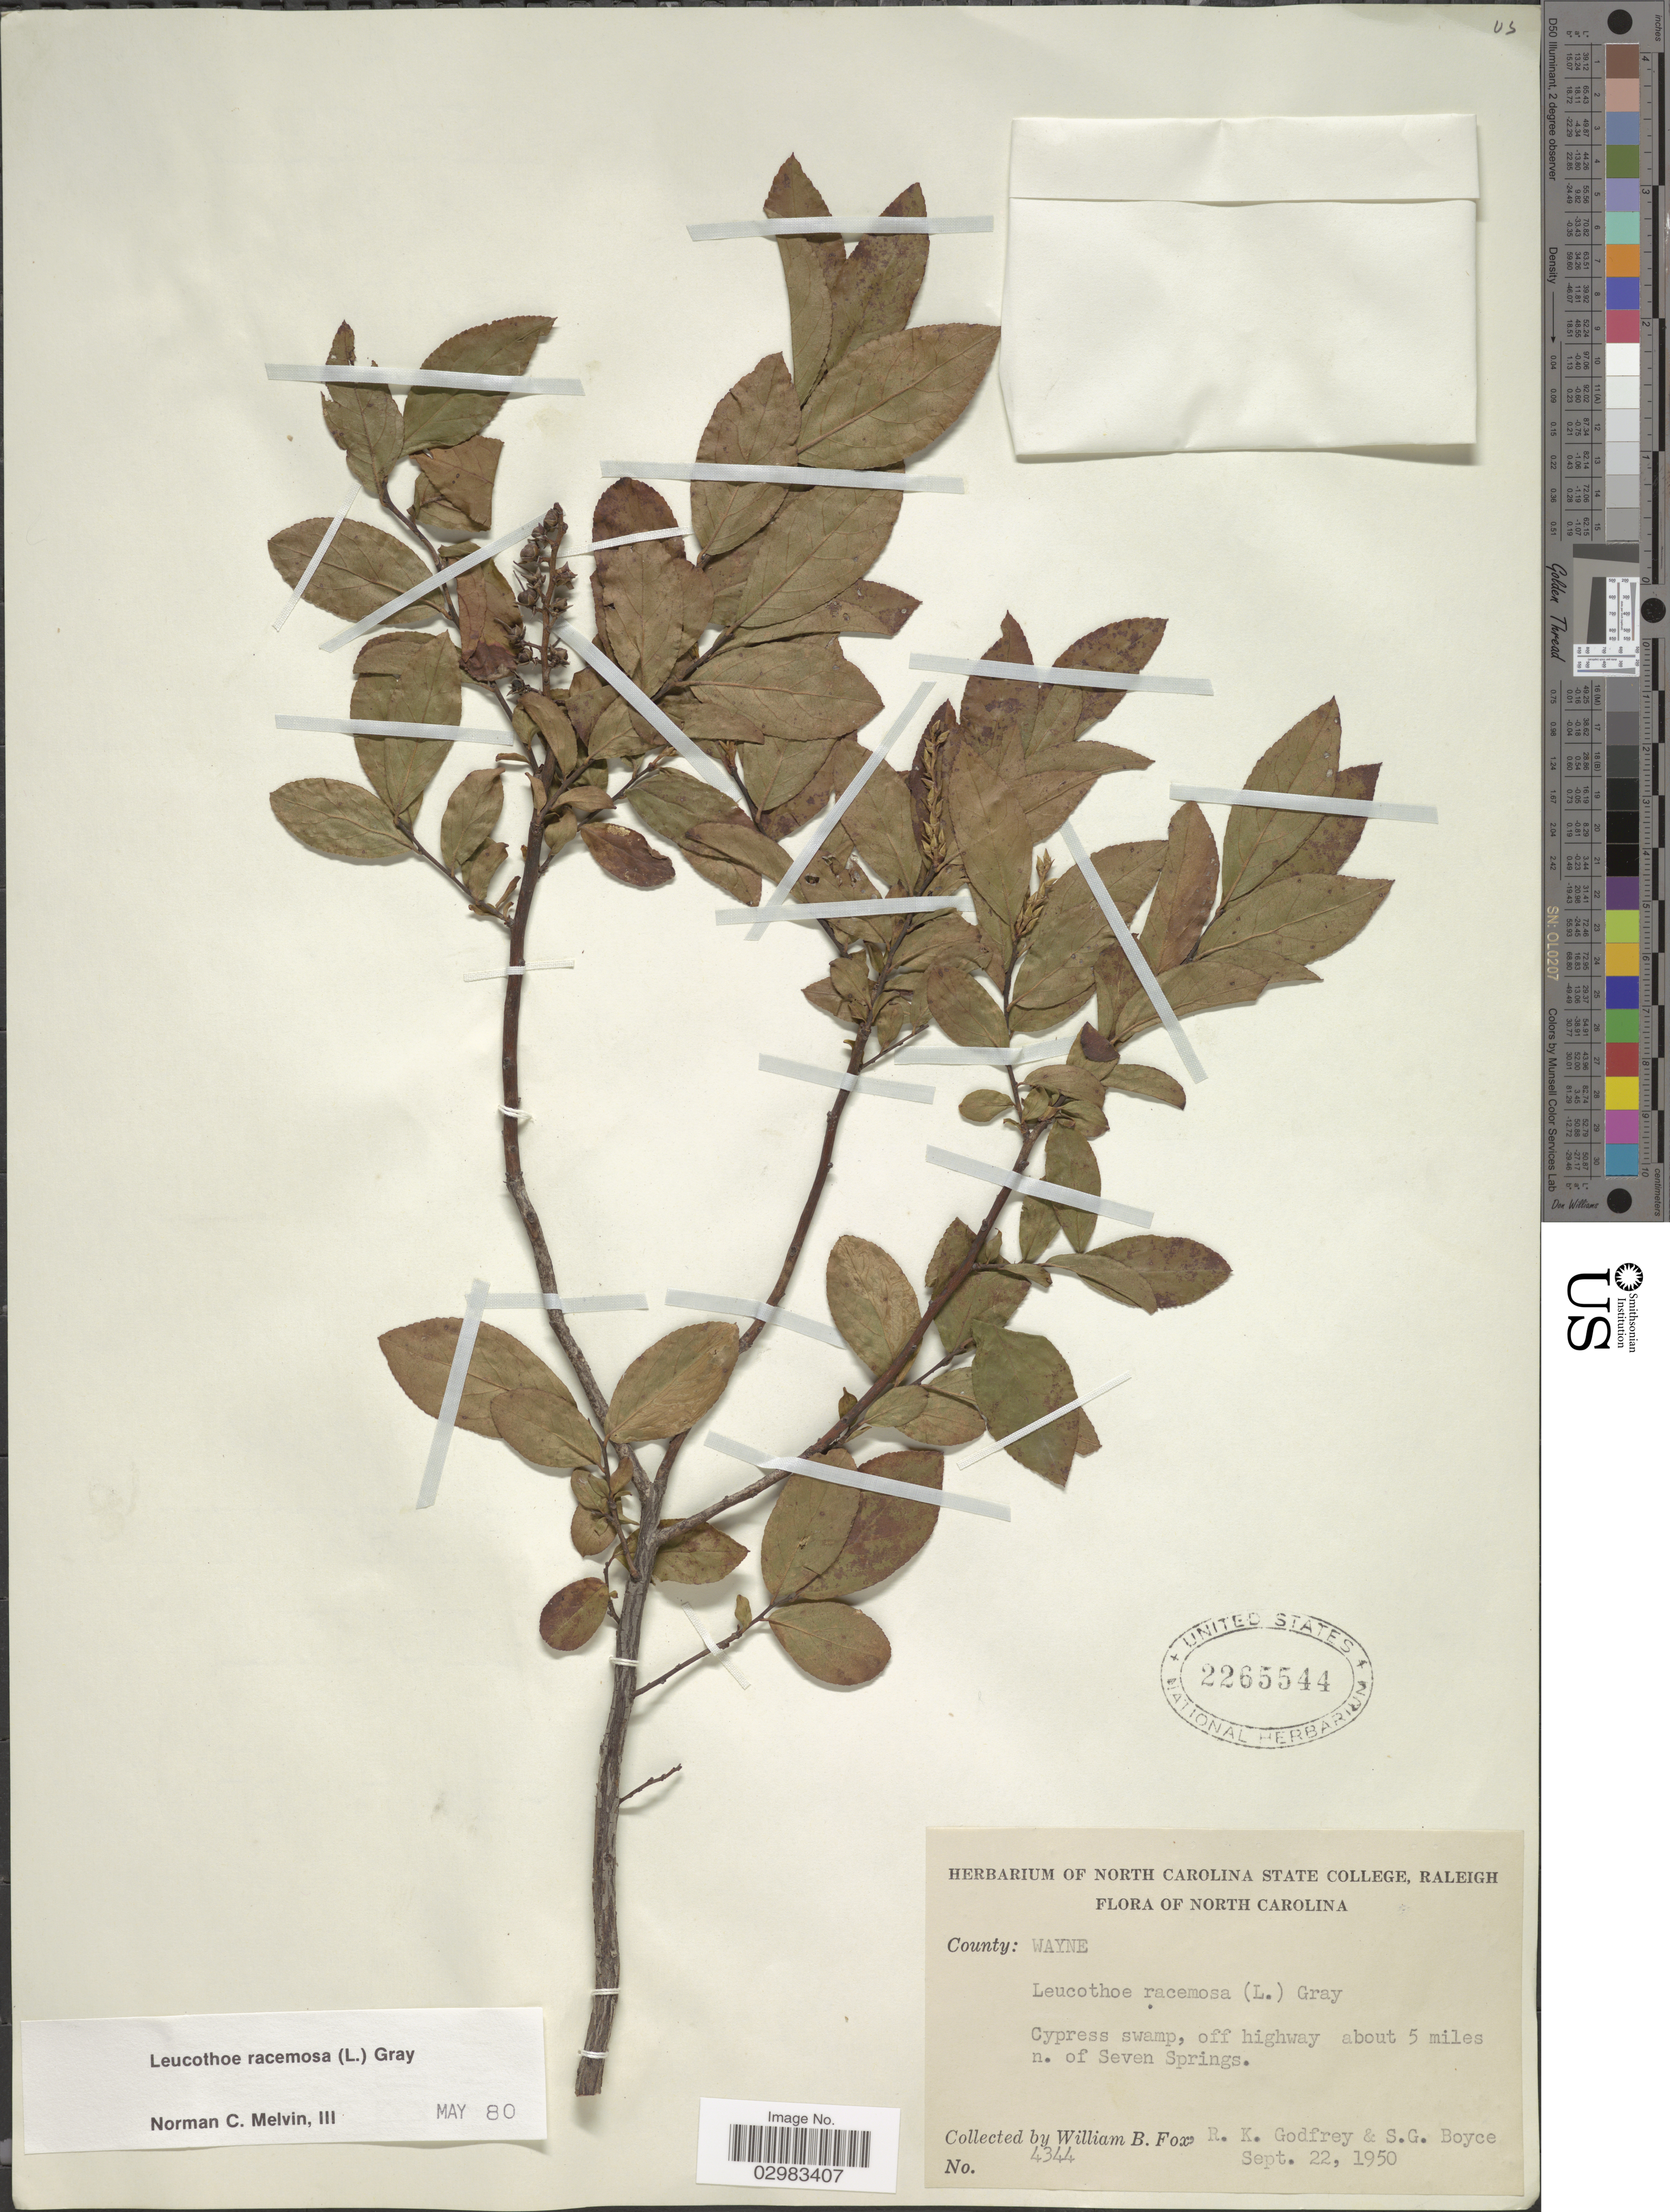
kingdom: Plantae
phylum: Tracheophyta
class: Magnoliopsida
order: Ericales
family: Ericaceae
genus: Leucothoe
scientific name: Leucothoë racemosa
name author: (L.) A. Gray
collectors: W. B. Fox, R. K. Godfrey & S. Boyce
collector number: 4344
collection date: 1950-09-22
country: United States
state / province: North Carolina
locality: County: Wayne. Cypress swamp, off highway about 5 miles n. of Seven Springs.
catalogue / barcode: US 2265544